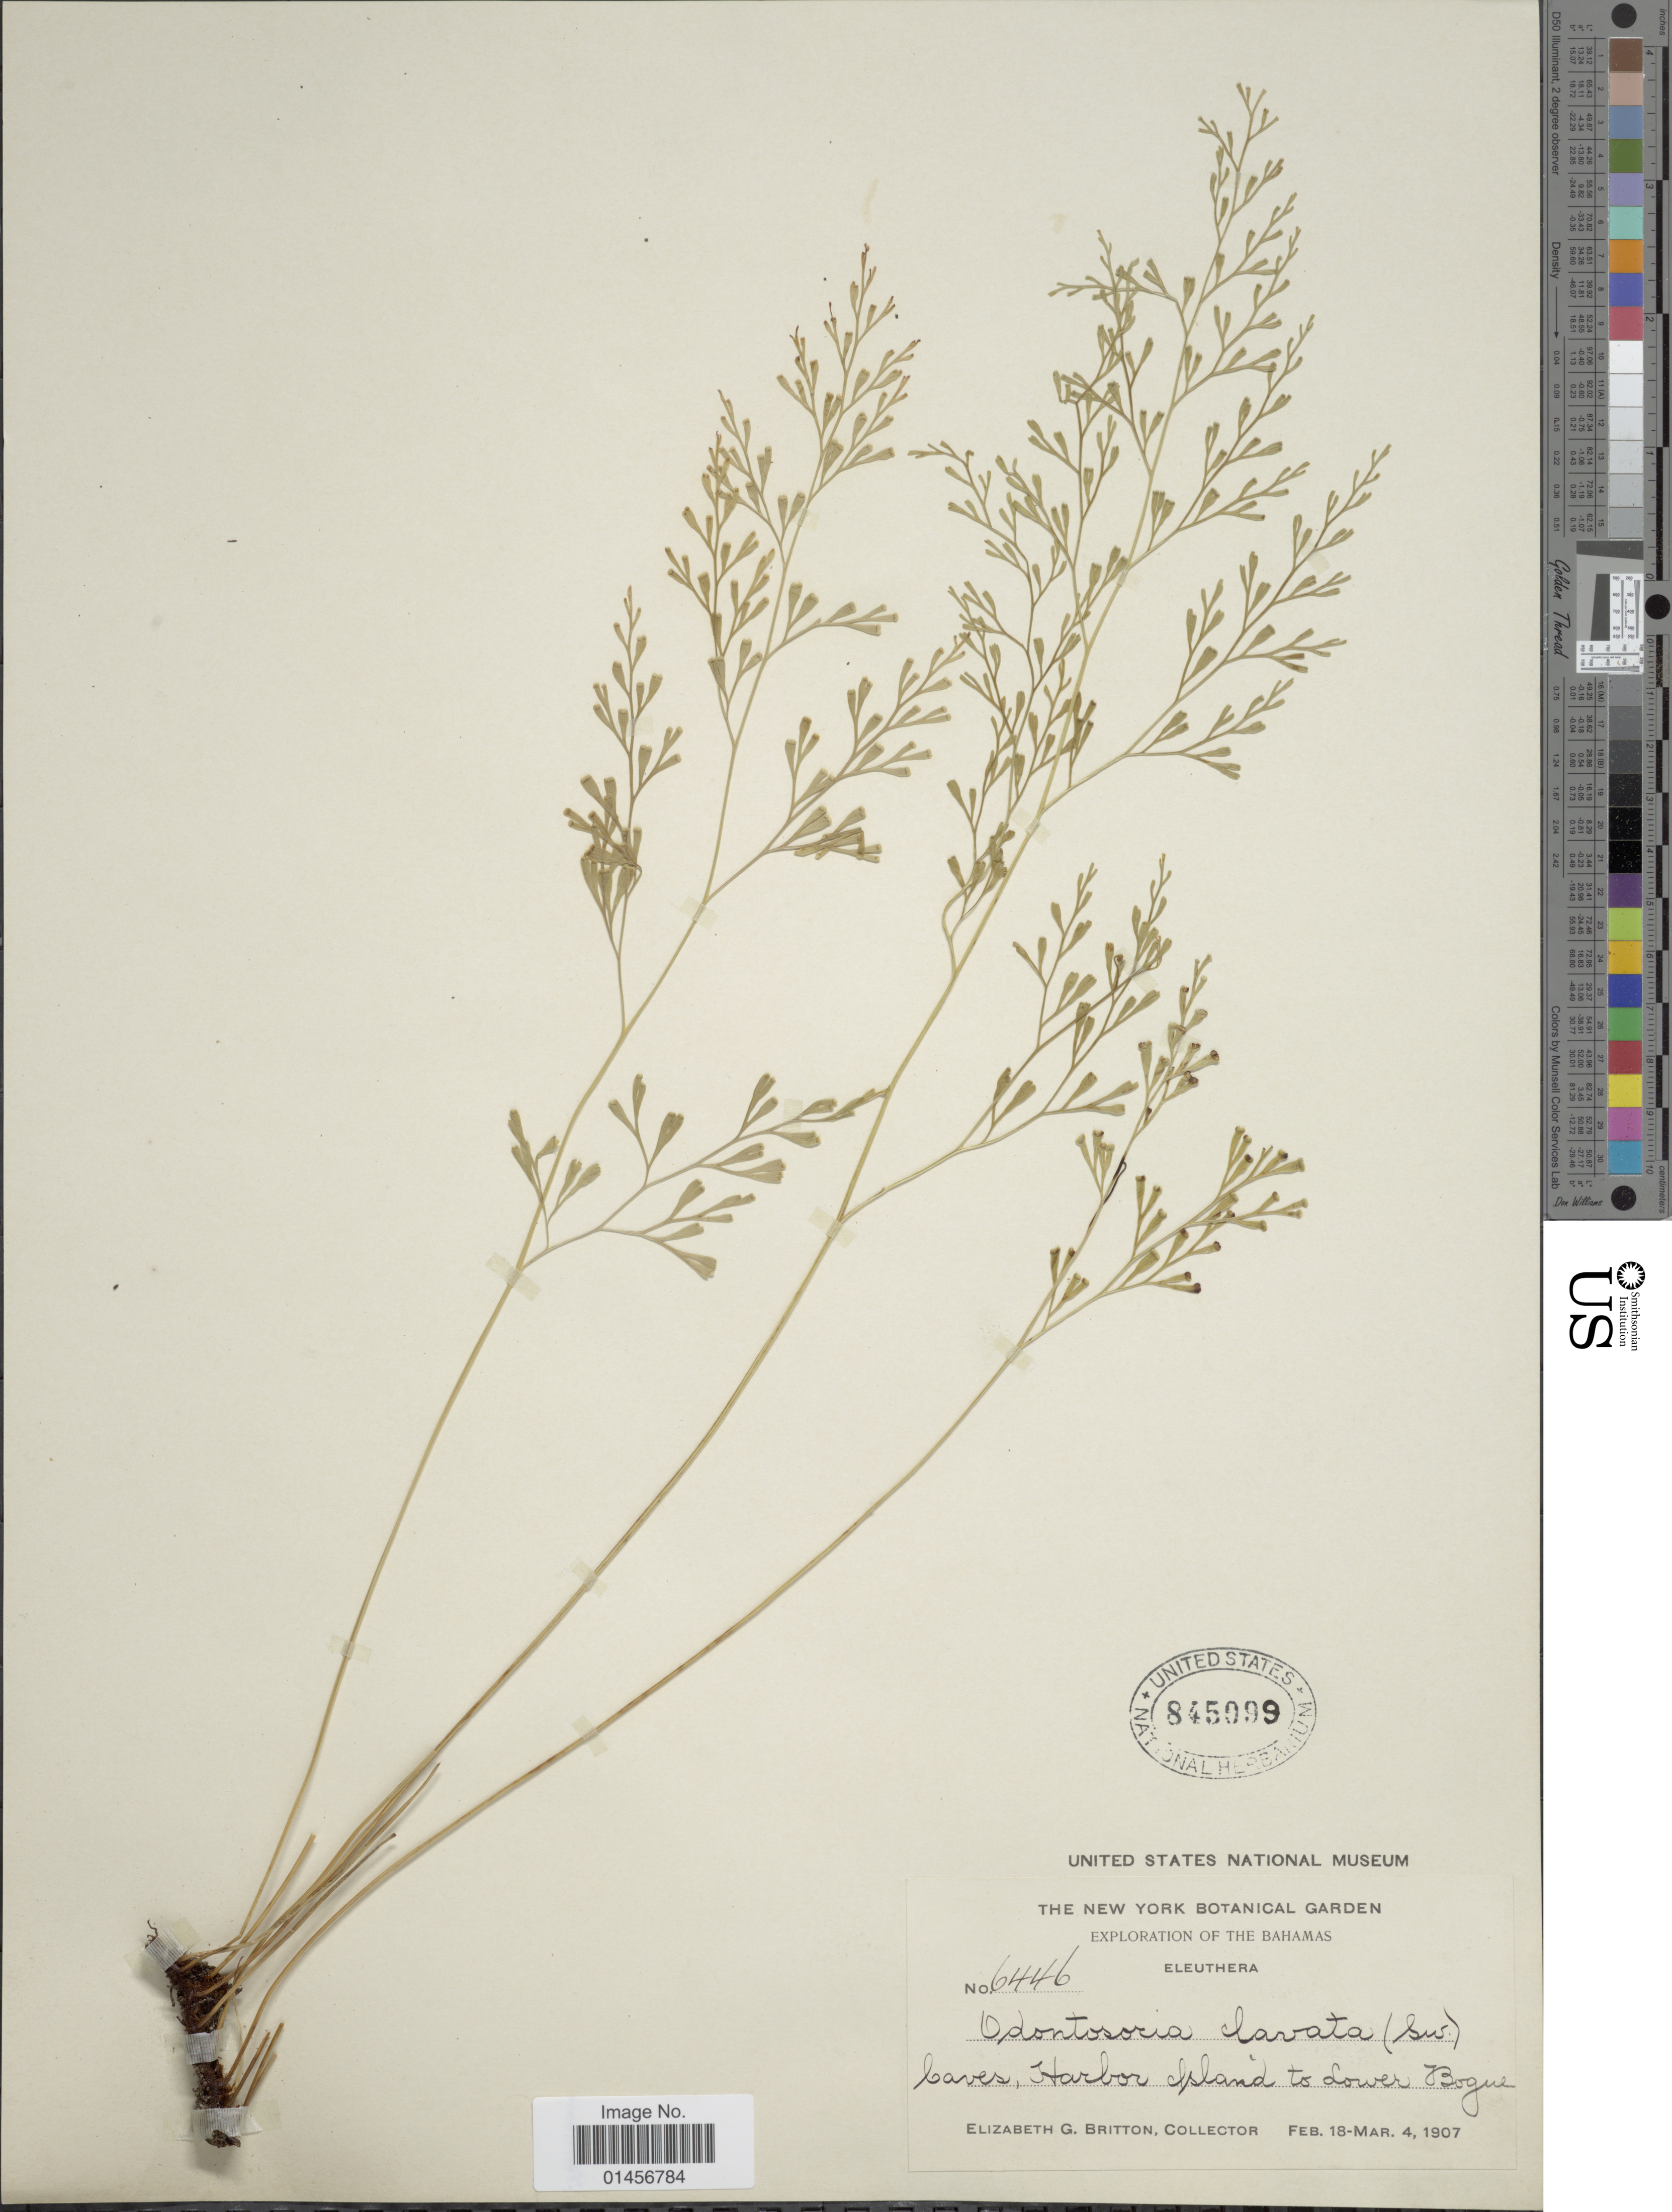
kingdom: Plantae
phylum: Tracheophyta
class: Polypodiopsida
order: Polypodiales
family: Lindsaeaceae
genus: Sphenomeris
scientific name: Sphenomeris clavata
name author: (L.) Maxon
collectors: E. G. Britton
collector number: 6446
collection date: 1907-02-18/1907-03-04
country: Bahamas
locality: Bahamas, Eleuthera, Caves, Harbor Island to Lower Bogue.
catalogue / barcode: US 845099